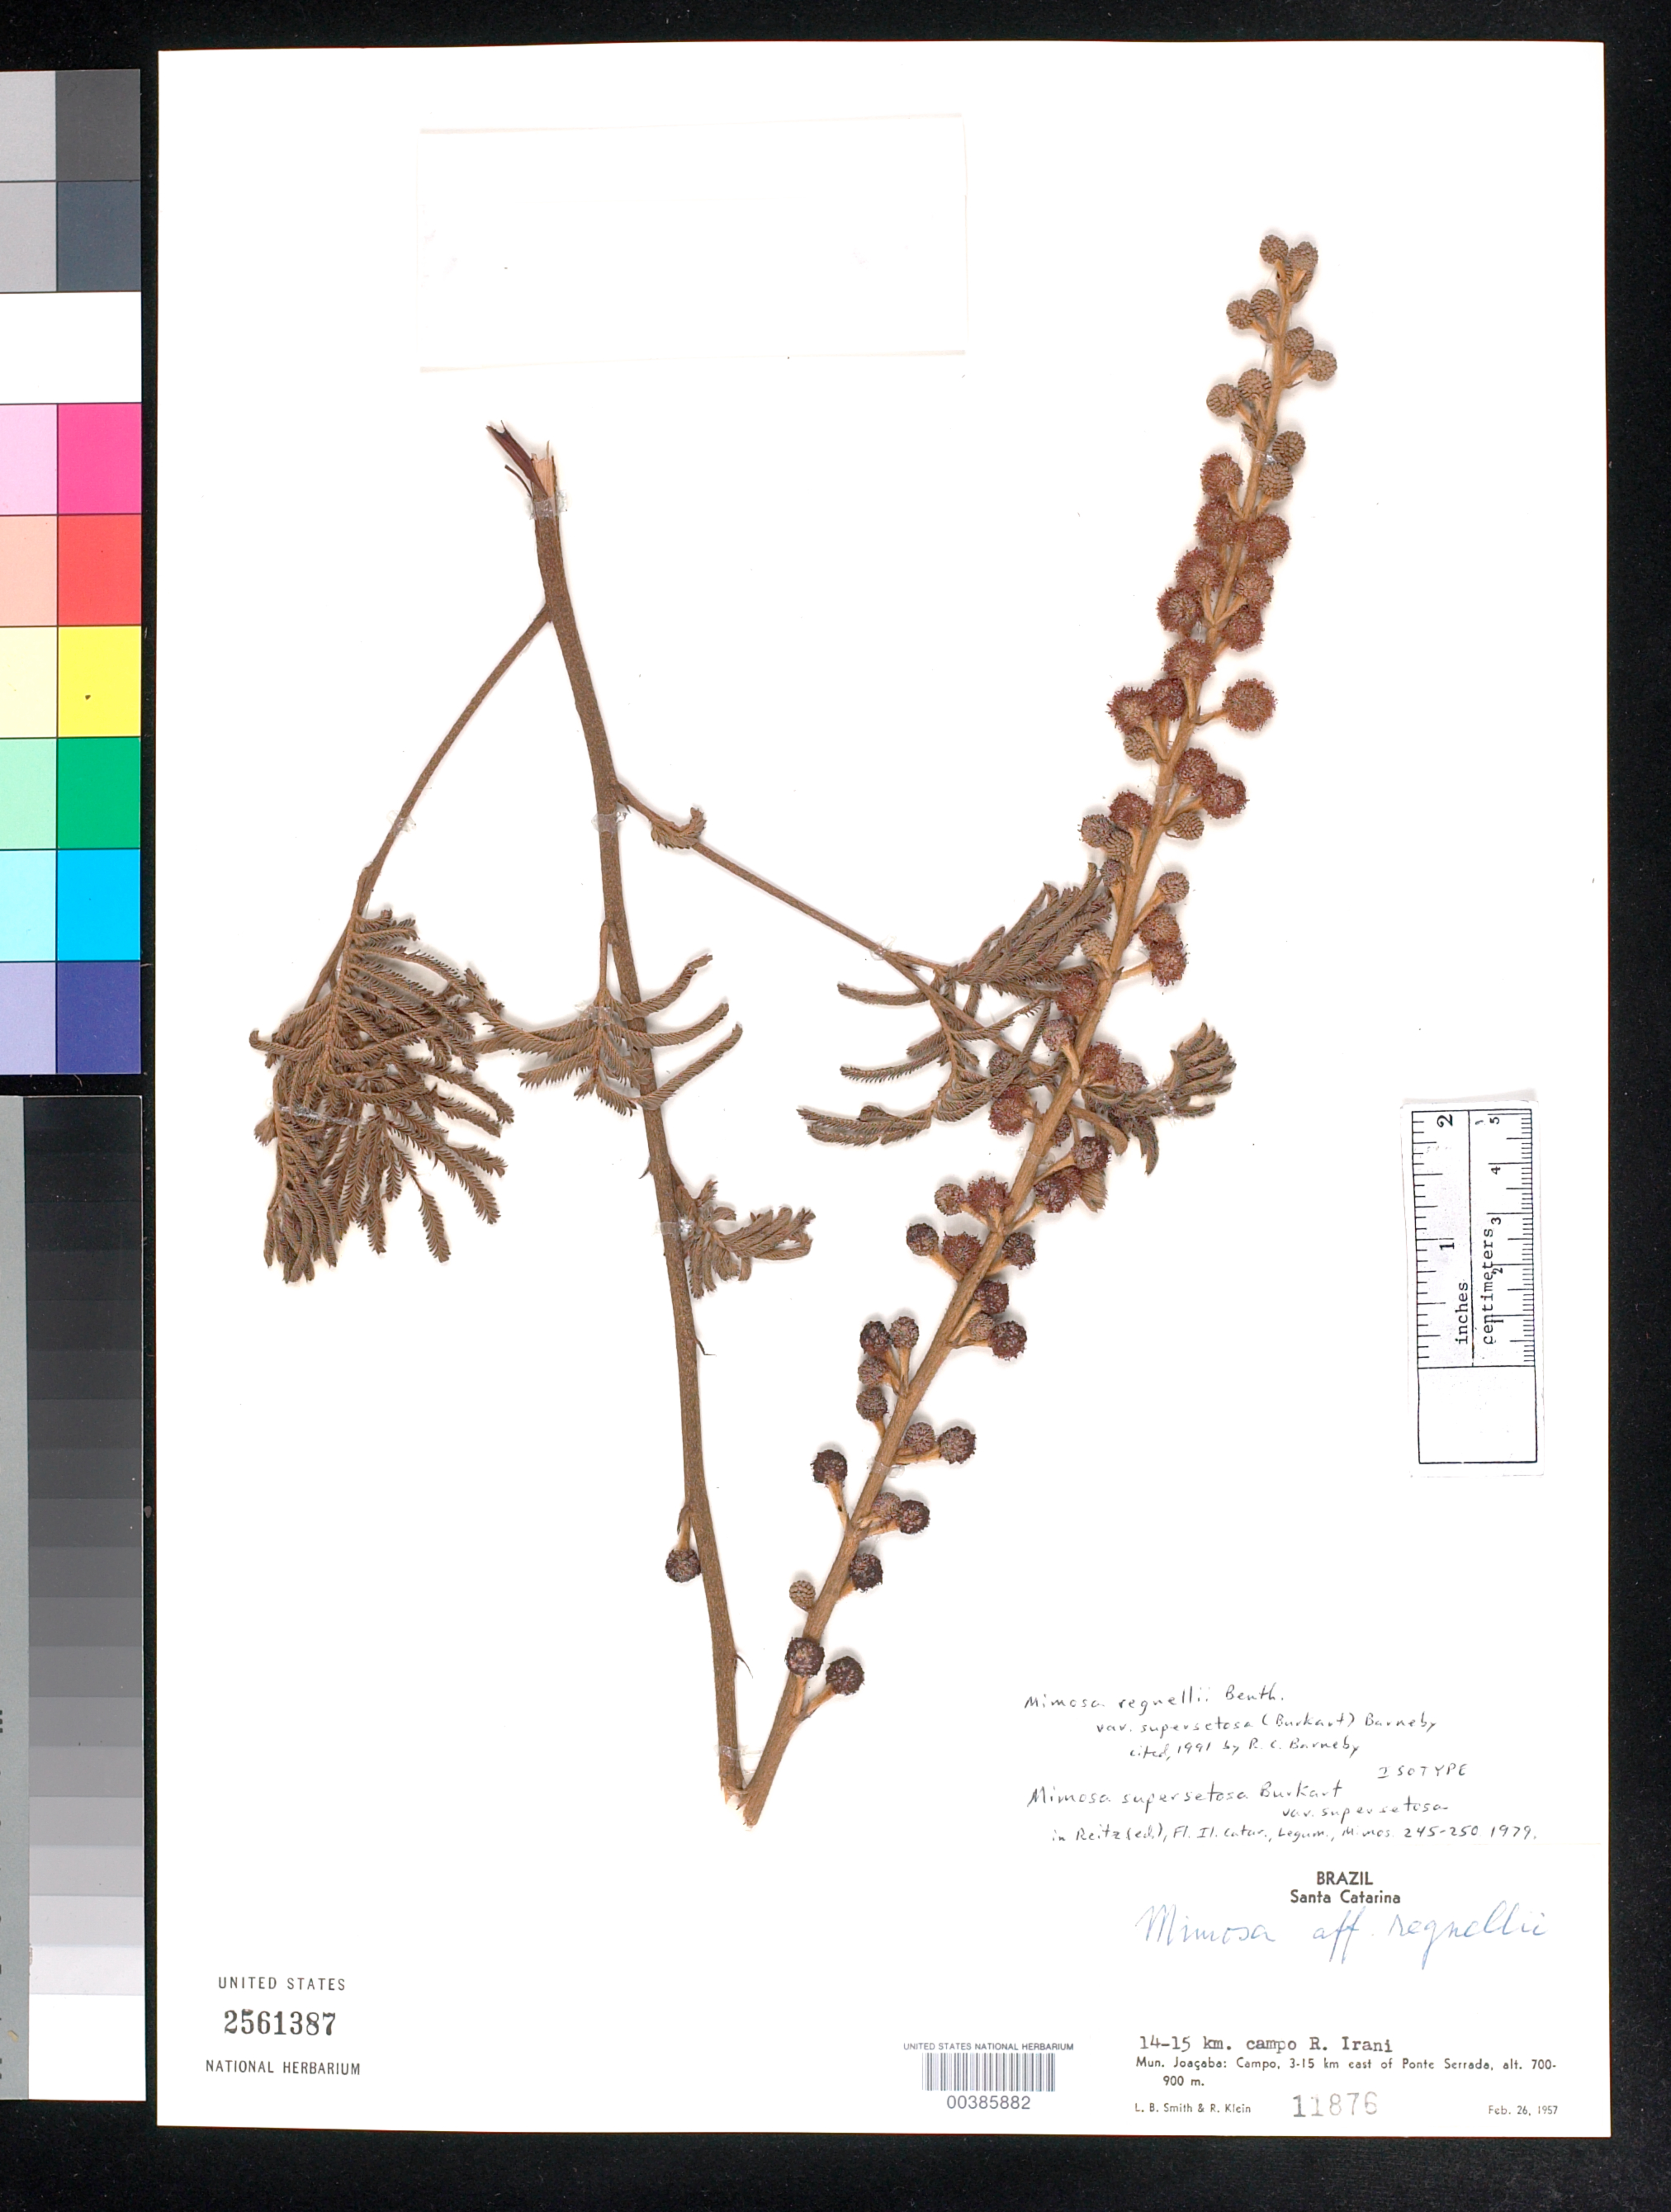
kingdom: Plantae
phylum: Tracheophyta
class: Magnoliopsida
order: Fabales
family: Fabaceae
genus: Mimosa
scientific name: Mimosa supersetosa var. supersetosa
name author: Burkart in Reitz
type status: Isotype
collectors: L. Smith & R. M. Klein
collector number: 11876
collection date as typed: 26 Feb 1957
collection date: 1957-02-26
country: Brazil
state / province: Santa Catarina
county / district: Joacaba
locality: Campo, 3-15 km E of Ponte Serrada, 14-15 km Campo R. Irani.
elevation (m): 700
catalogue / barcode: US 2561387